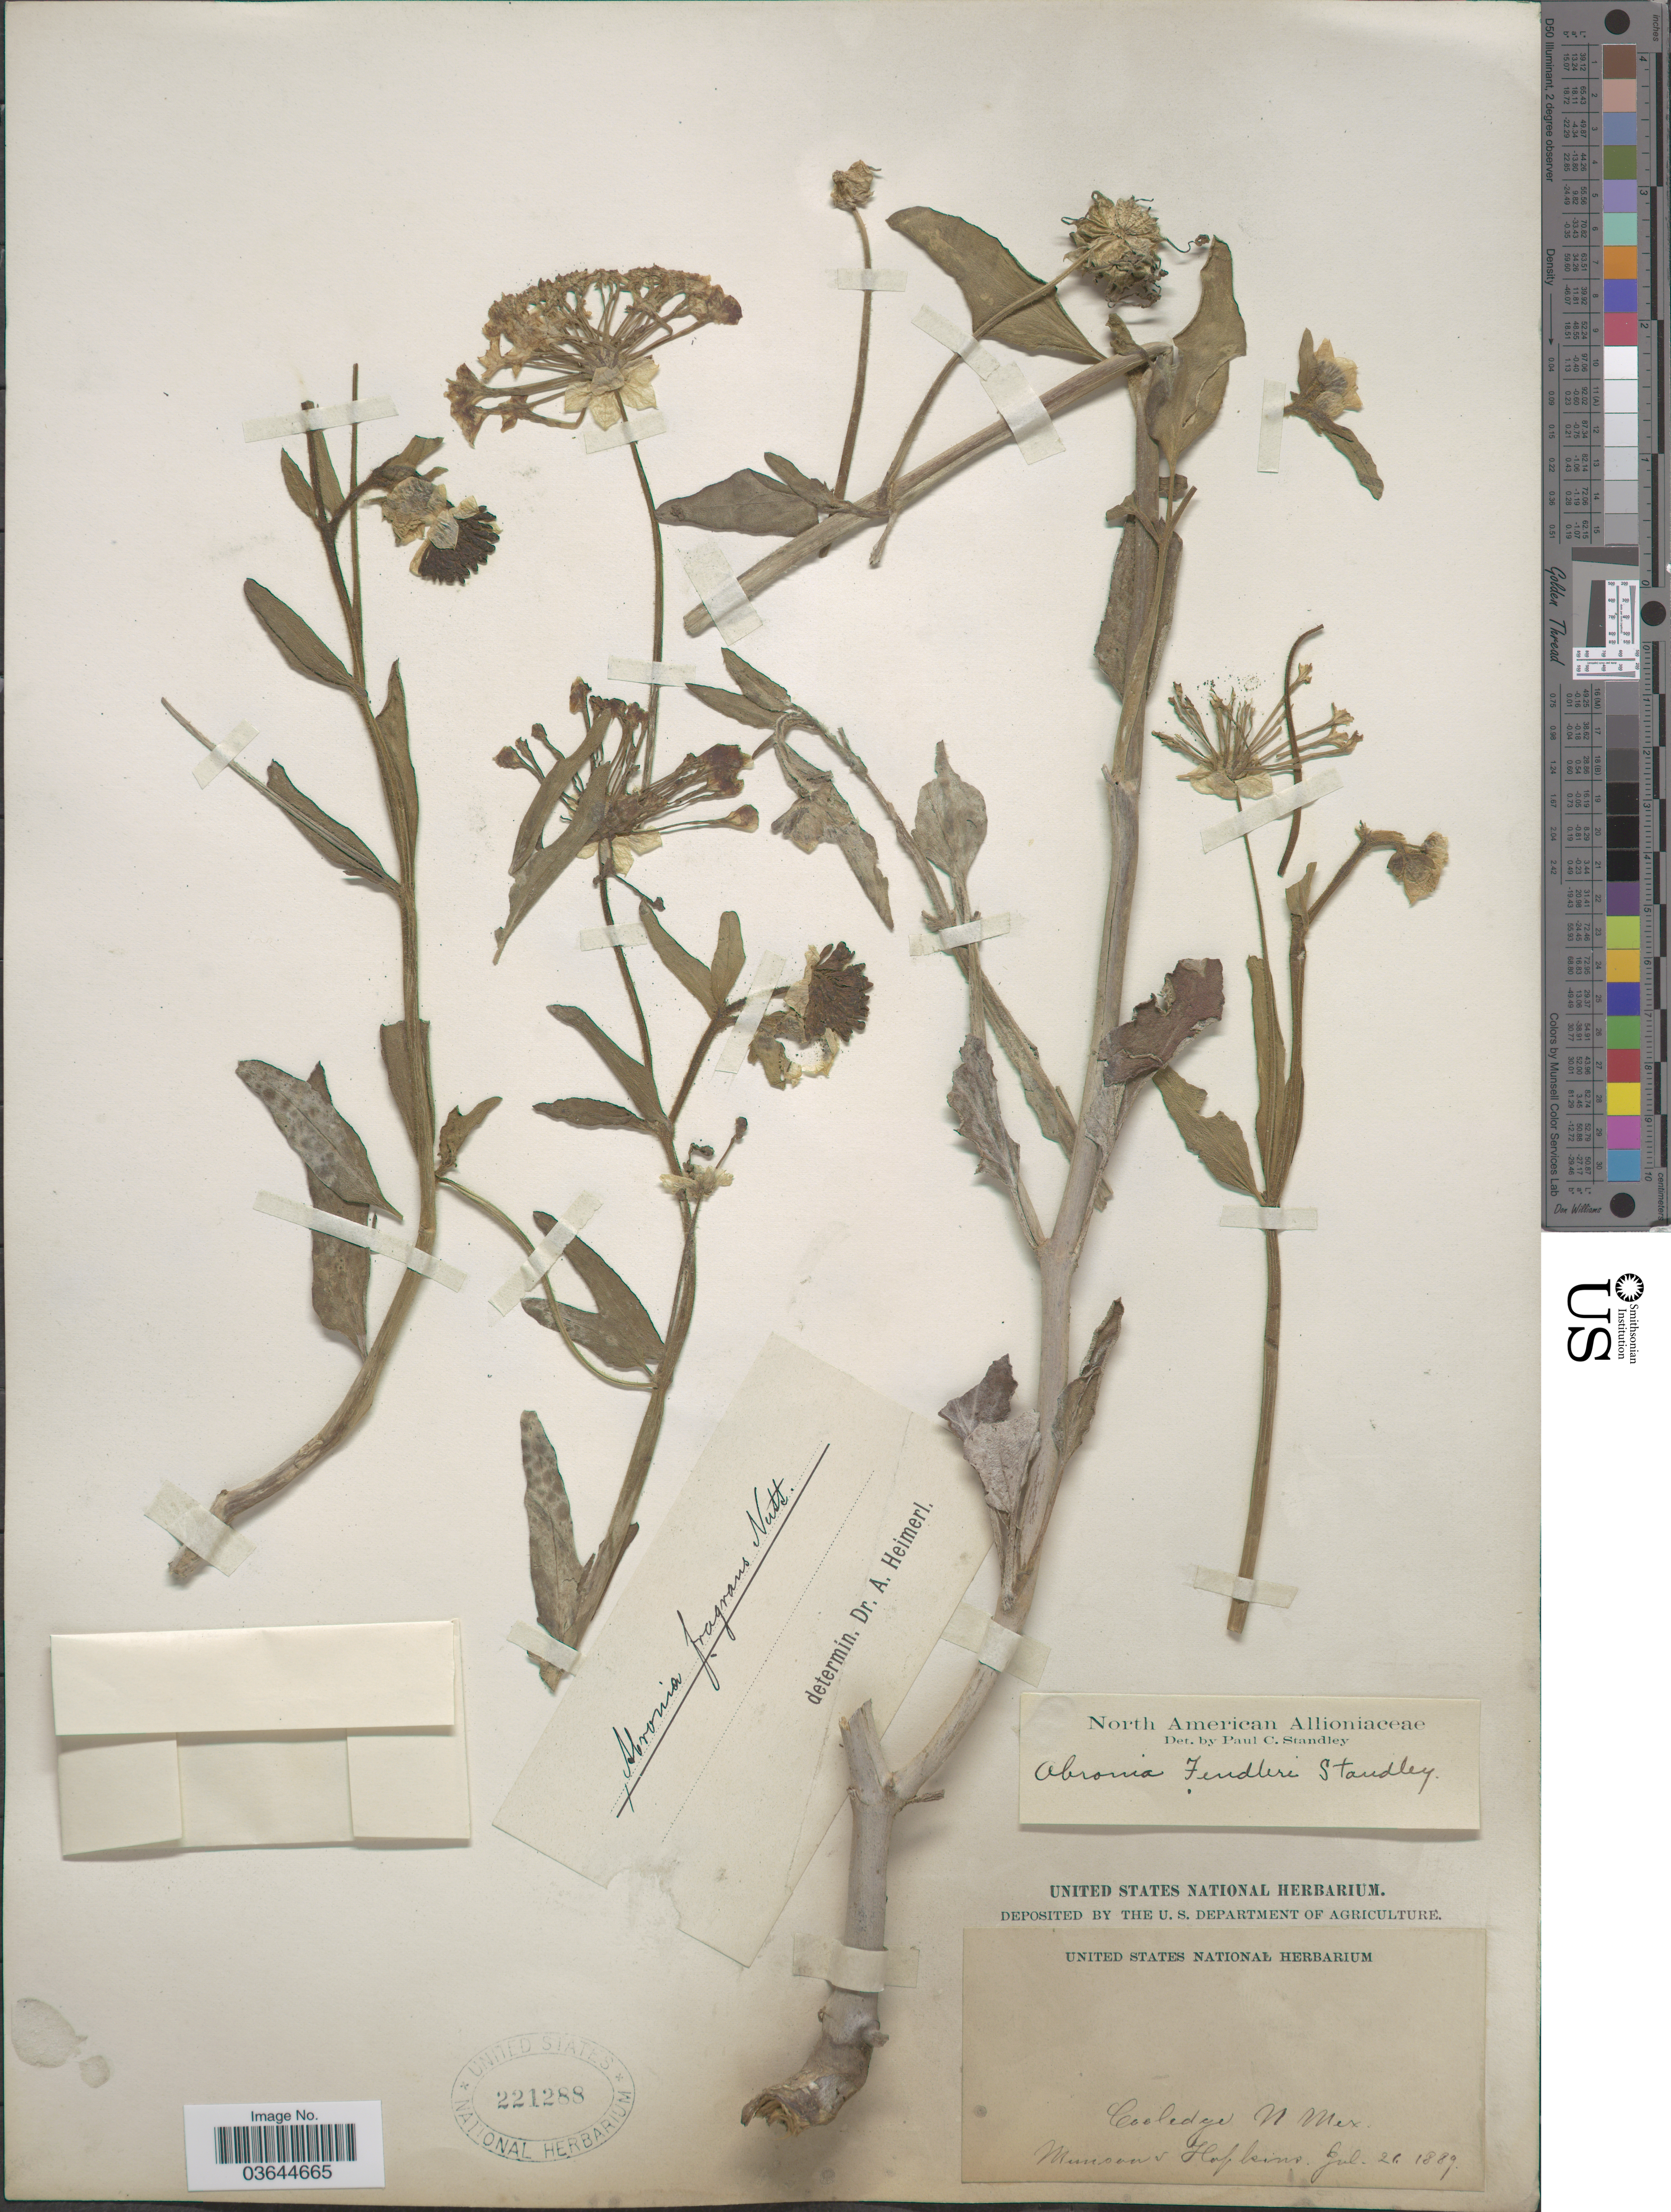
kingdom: Plantae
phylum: Tracheophyta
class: Magnoliopsida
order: Caryophyllales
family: Nyctaginaceae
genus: Abronia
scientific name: Abronia fragrans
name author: Nutt. ex Hook.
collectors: -. Munson & -- Hopkins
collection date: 1889-07-21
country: United States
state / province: New Mexico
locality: Cooledge.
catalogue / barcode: US 221288